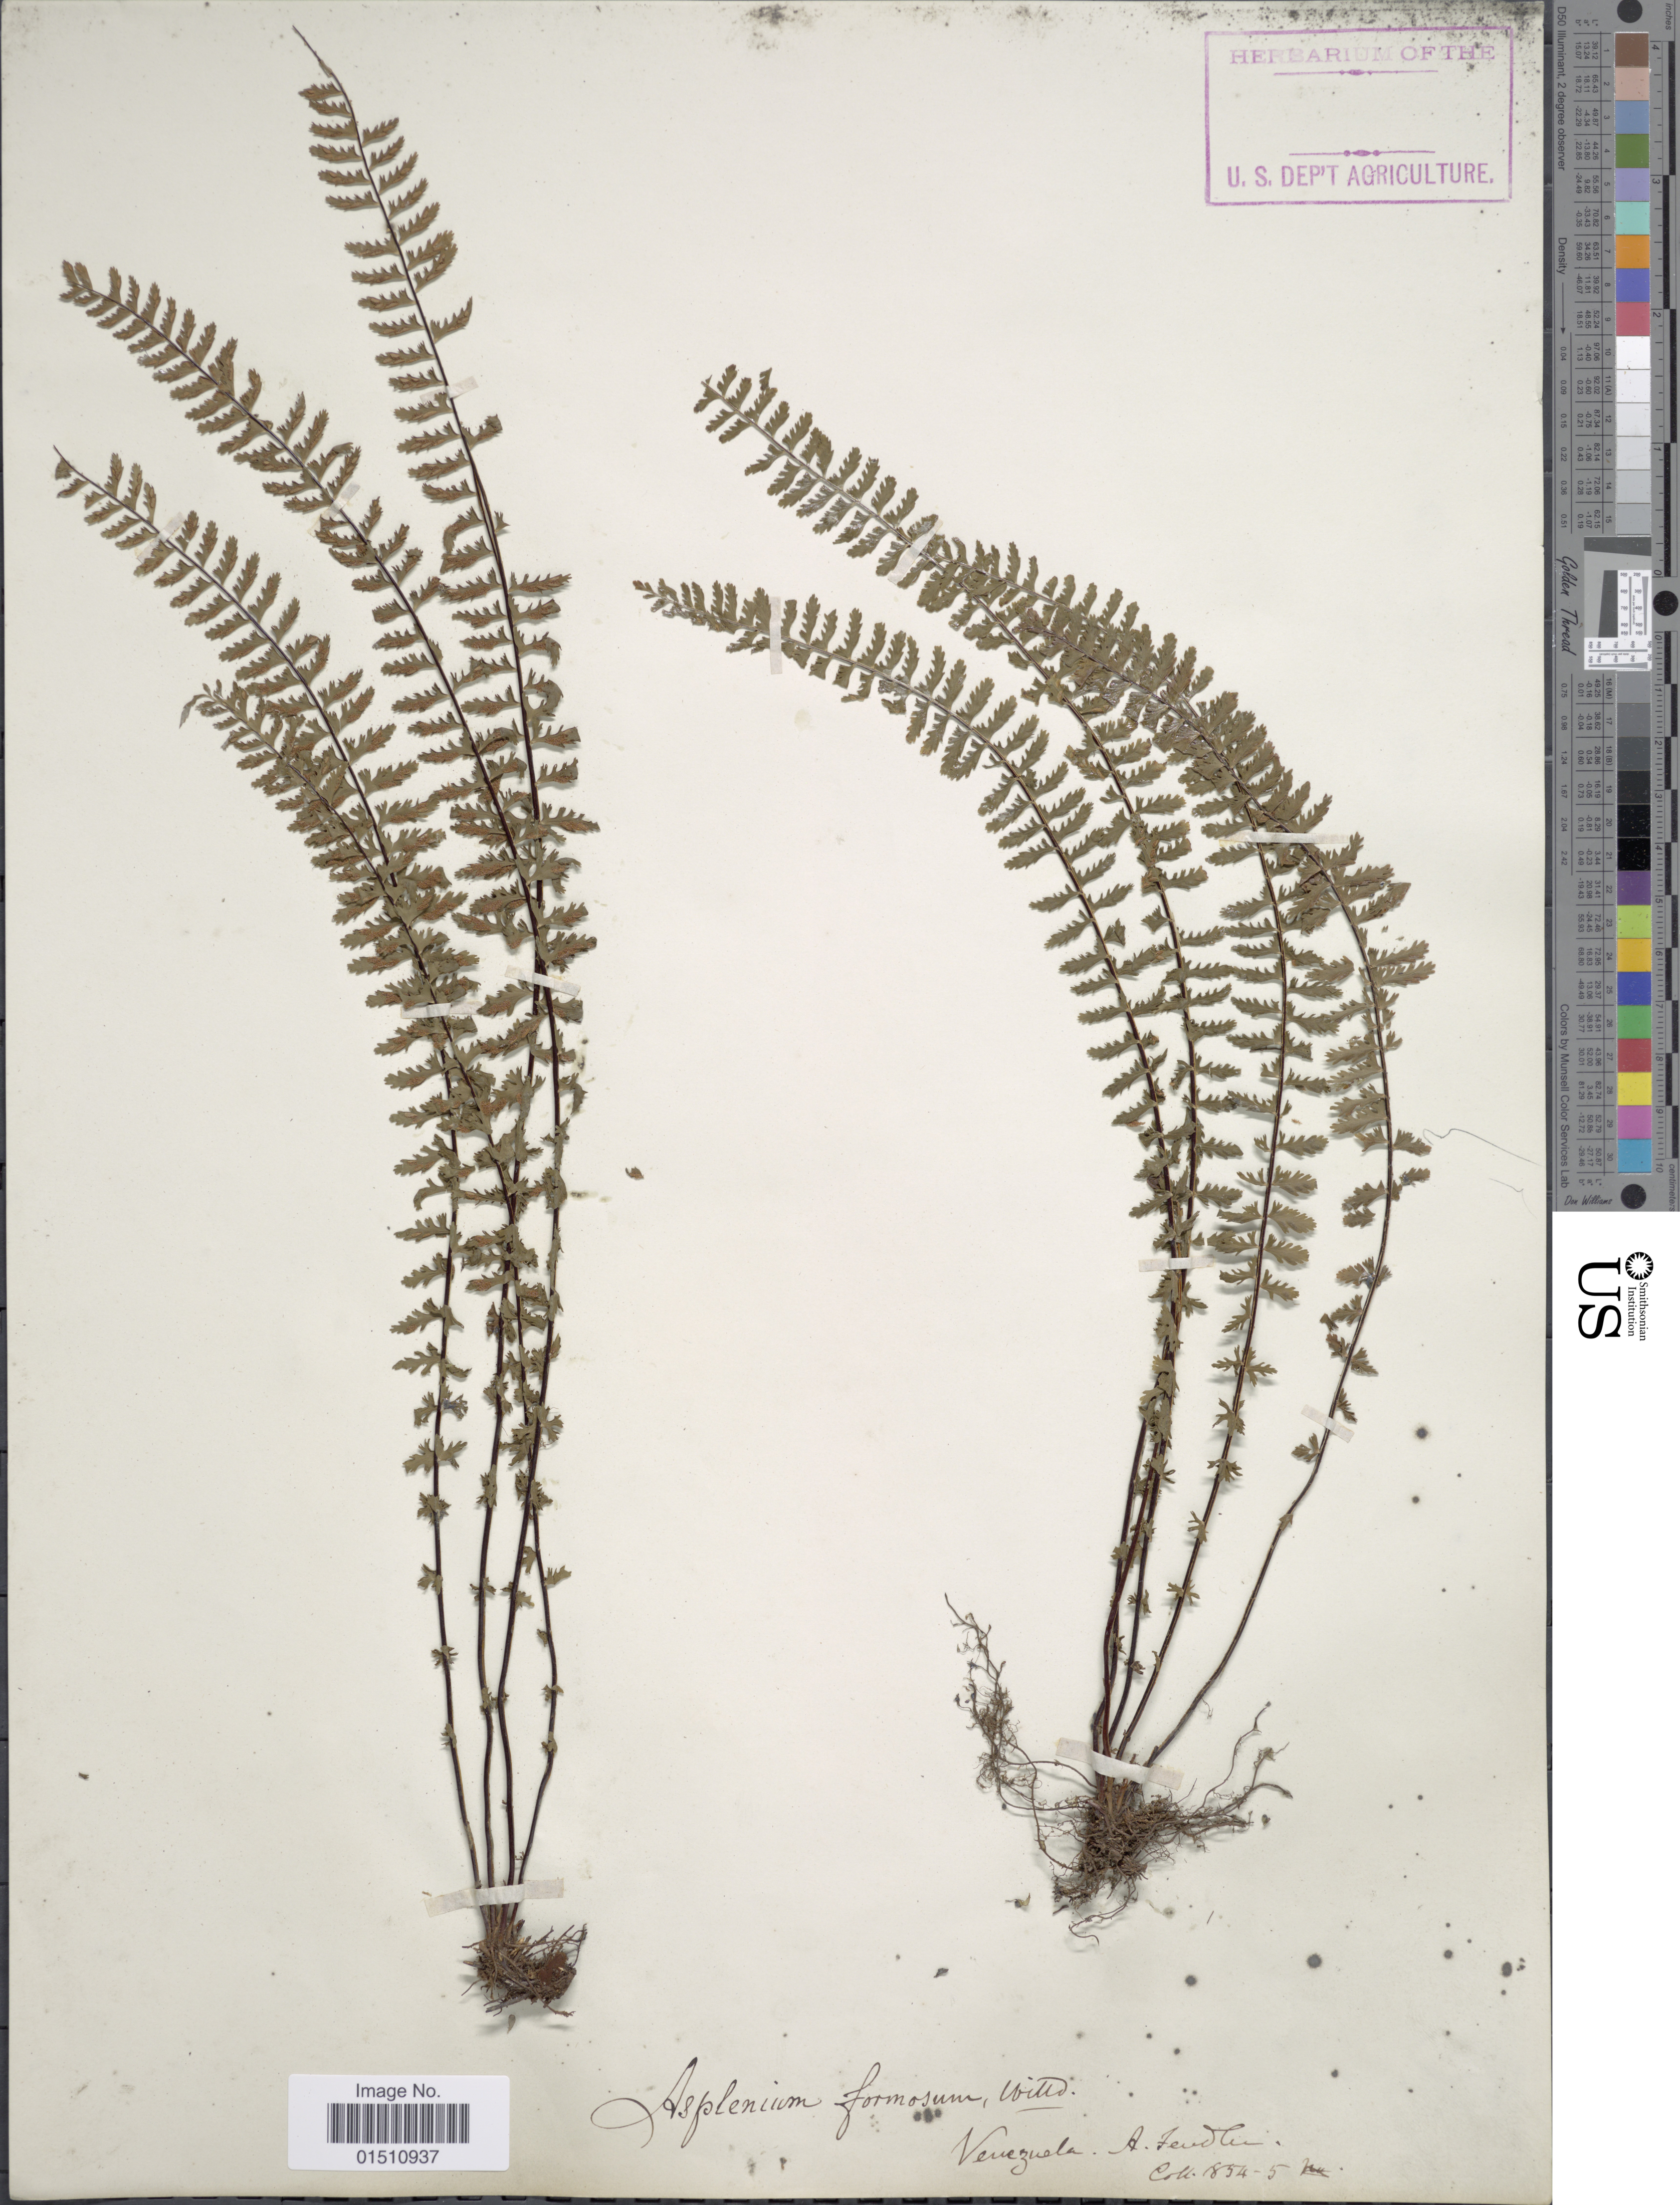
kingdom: Plantae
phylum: Tracheophyta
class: Polypodiopsida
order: Polypodiales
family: Aspleniaceae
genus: Asplenium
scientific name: Asplenium formosum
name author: Willd.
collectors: A. Fendler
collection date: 1854/1855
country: Venezuela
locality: Venezuela.